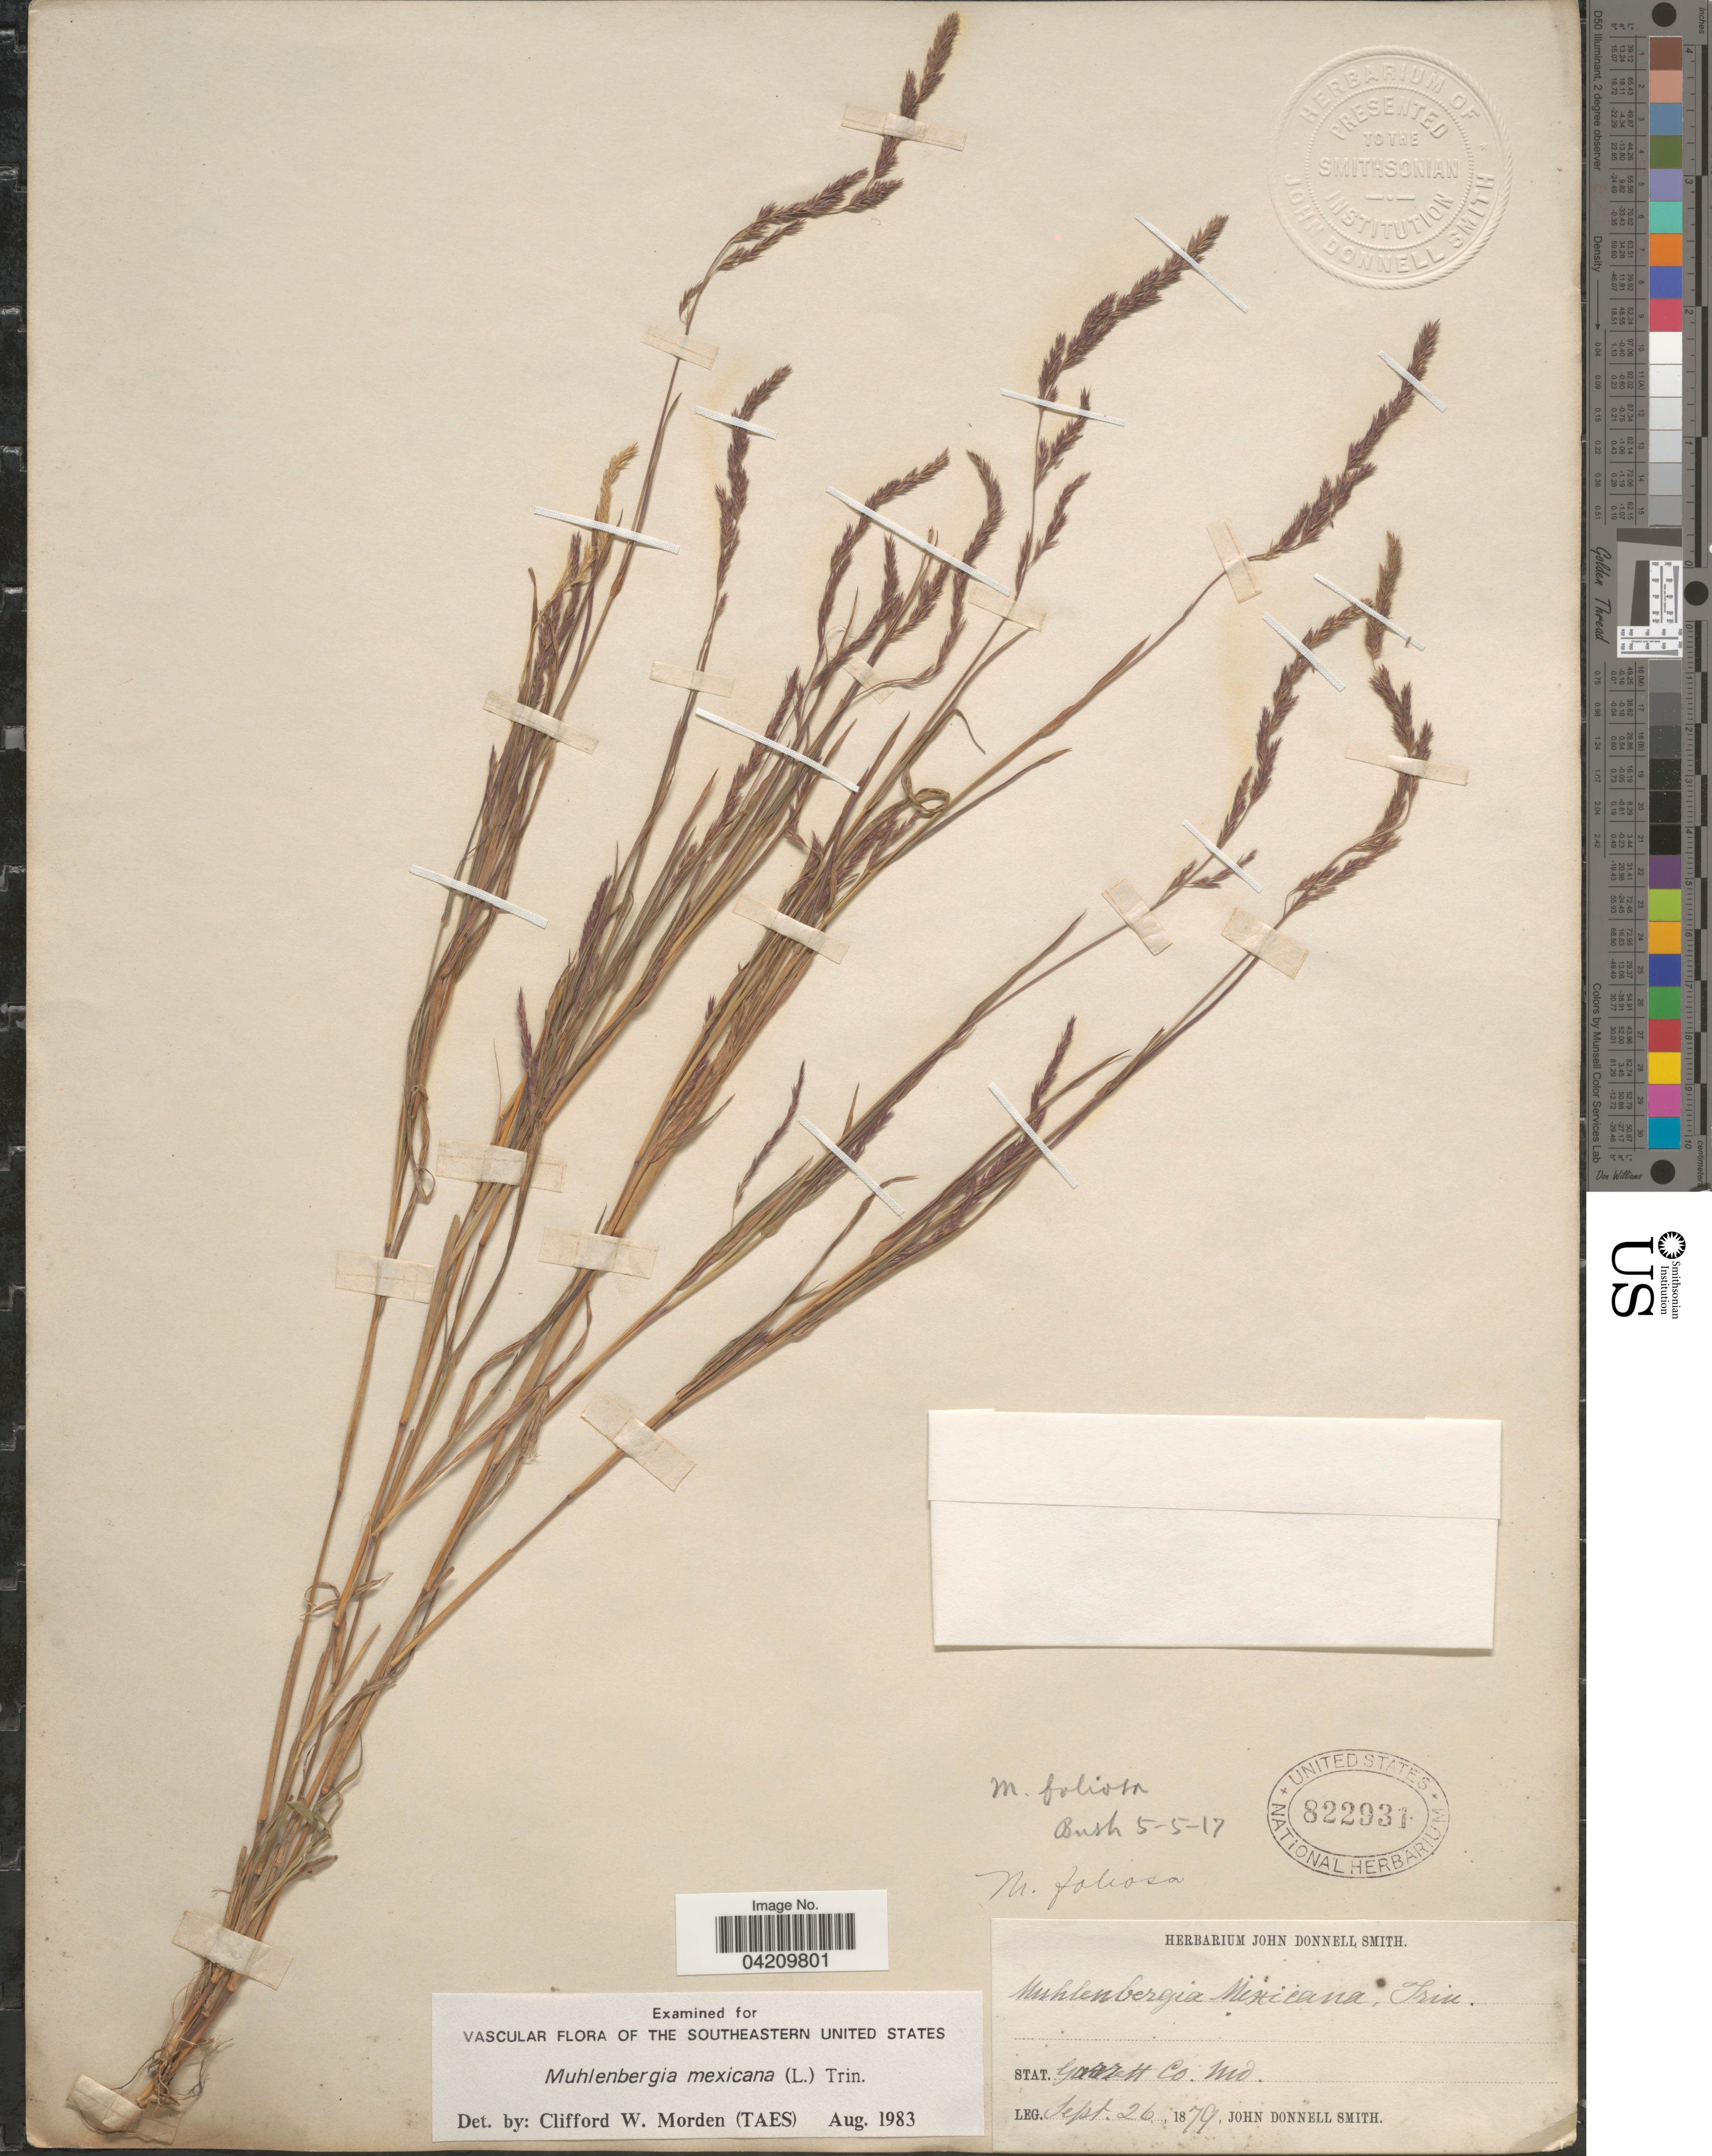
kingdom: Plantae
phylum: Tracheophyta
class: Liliopsida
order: Poales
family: Poaceae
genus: Muhlenbergia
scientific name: Muhlenbergia mexicana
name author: (L.) Trin.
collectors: J. Donnell Smith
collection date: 1879-09-26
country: United States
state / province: Maryland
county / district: Garrett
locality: Garrett Co.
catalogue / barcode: US 822931